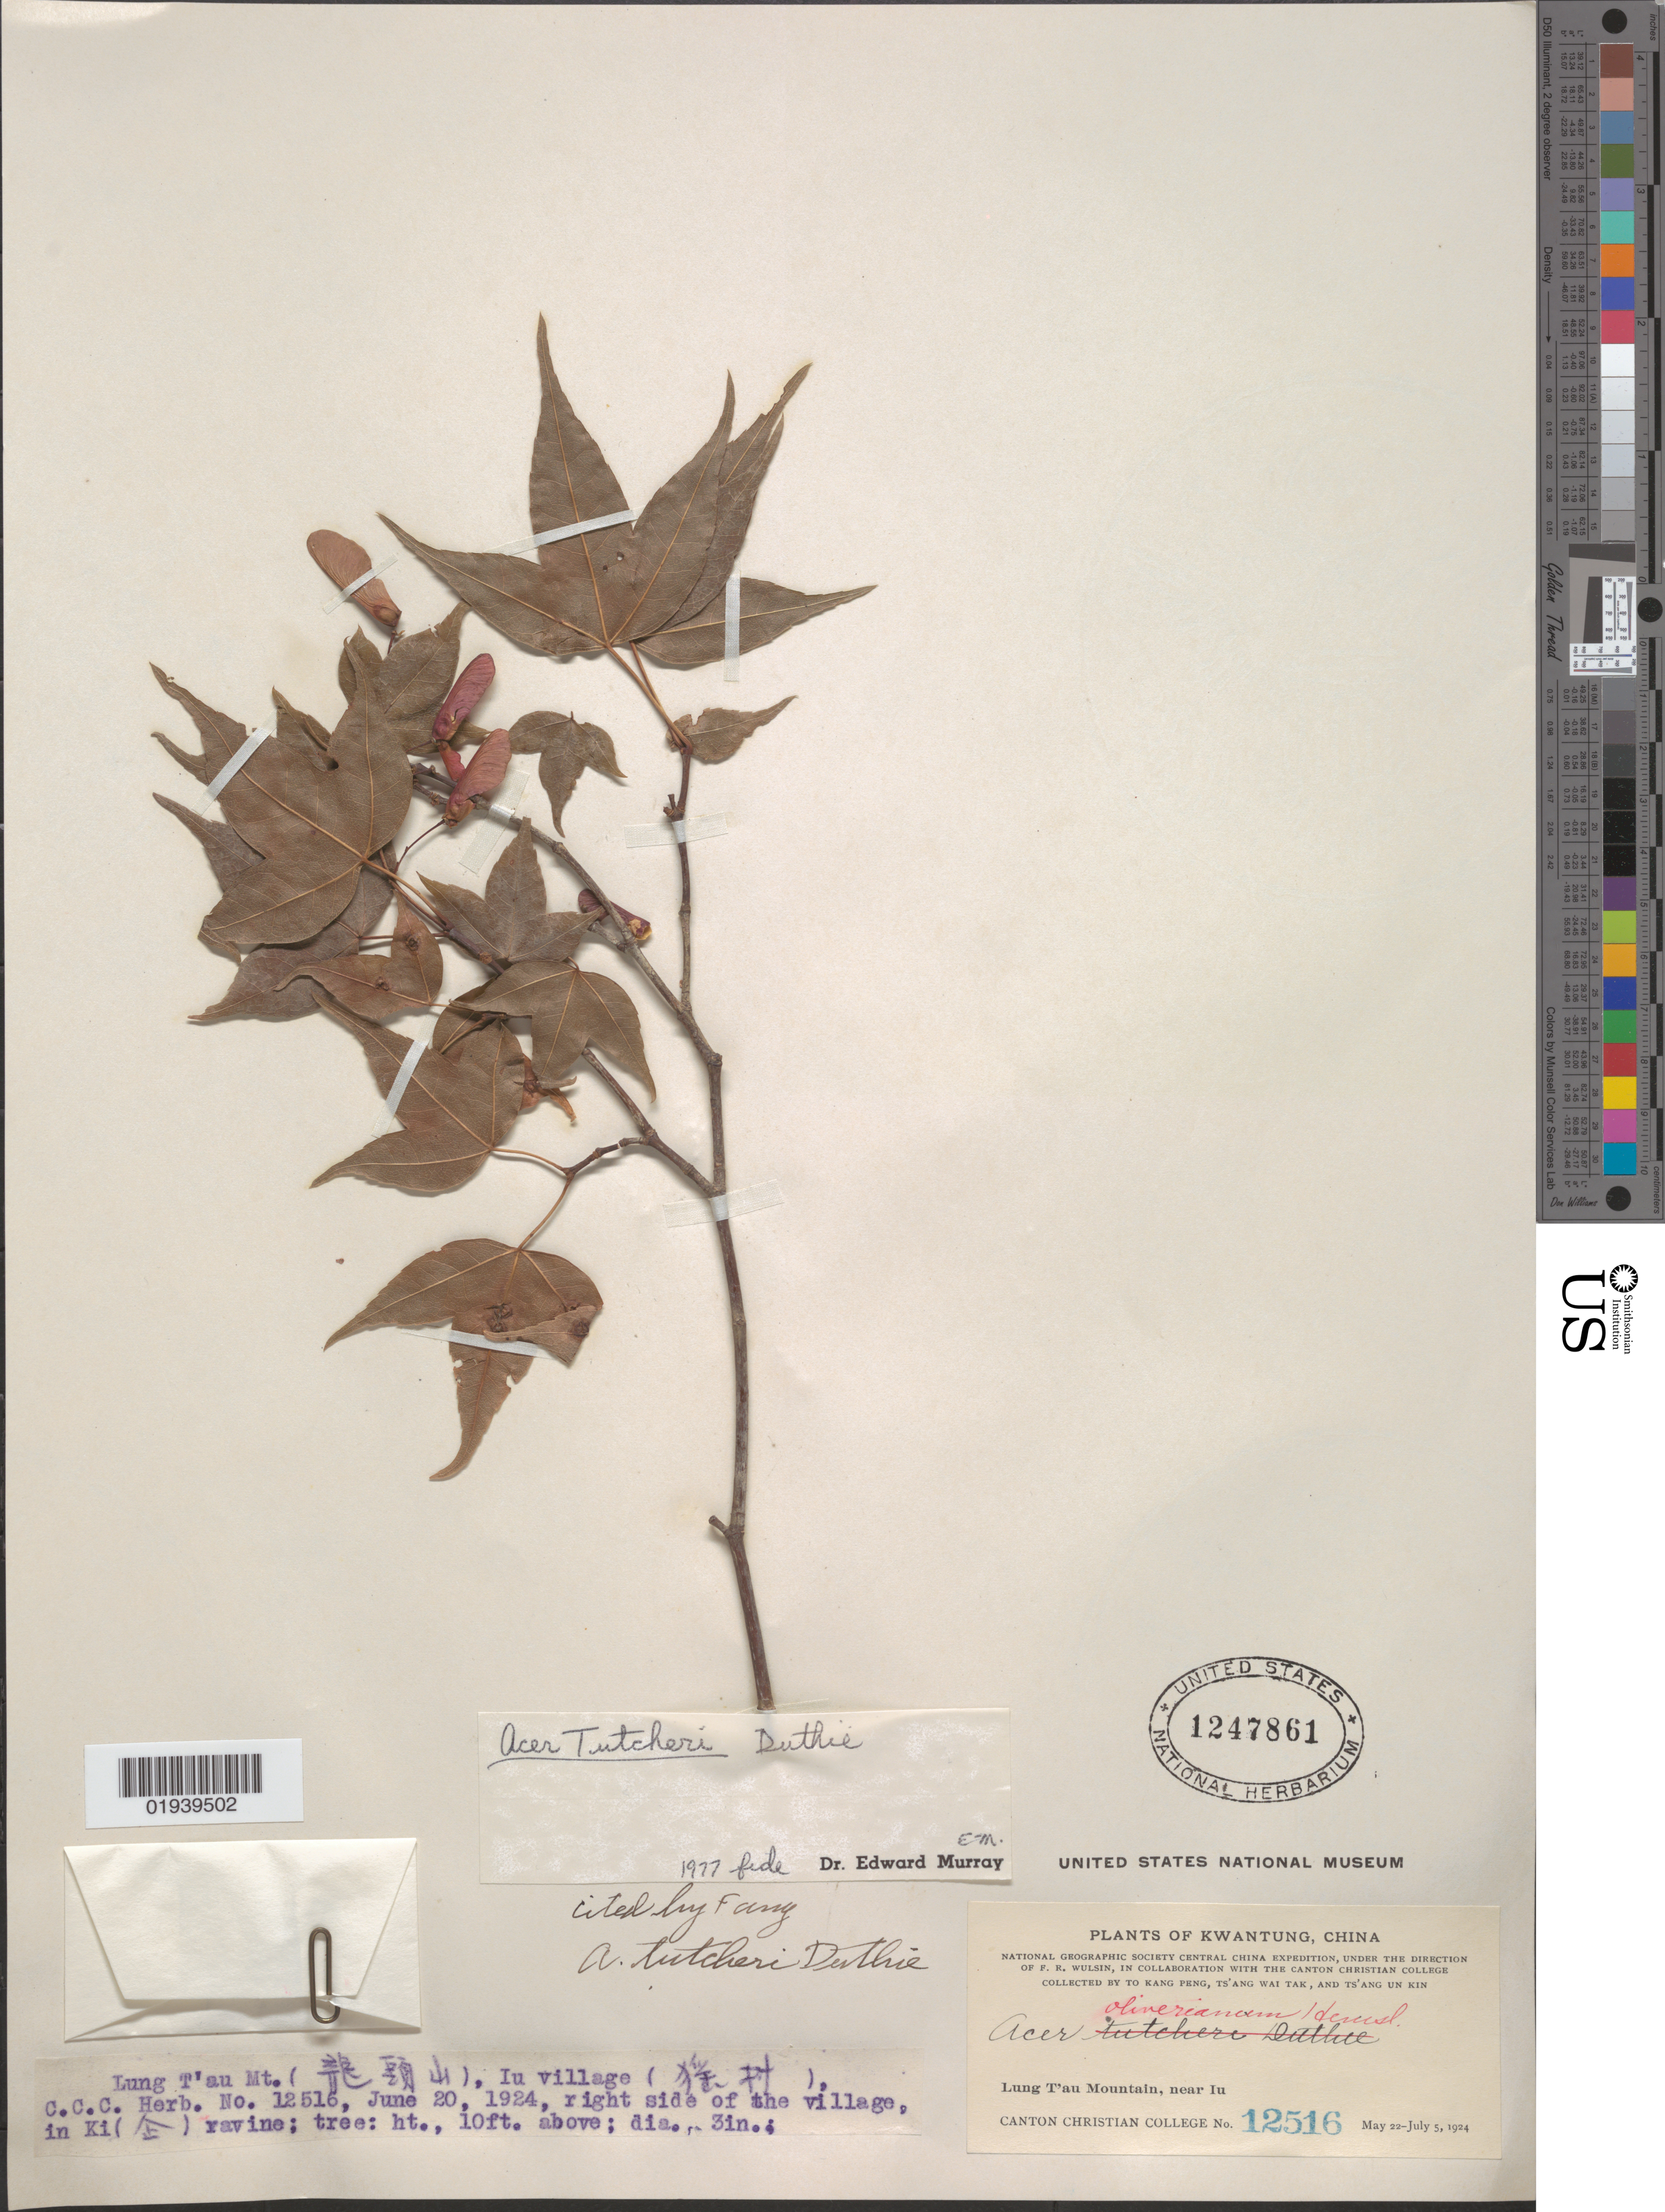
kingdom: Plantae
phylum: Tracheophyta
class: Magnoliopsida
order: Sapindales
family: Sapindaceae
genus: Acer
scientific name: Acer tutcheri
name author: Duthie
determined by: Murray, Edward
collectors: ex herb. Canton Christian College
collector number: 12516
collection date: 1924-06-20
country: China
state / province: Guangdong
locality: Kwangtung [Guangdong], Lung T'au Mountain, near Iu. In village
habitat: In village, in Ki ravine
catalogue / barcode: US 1247861